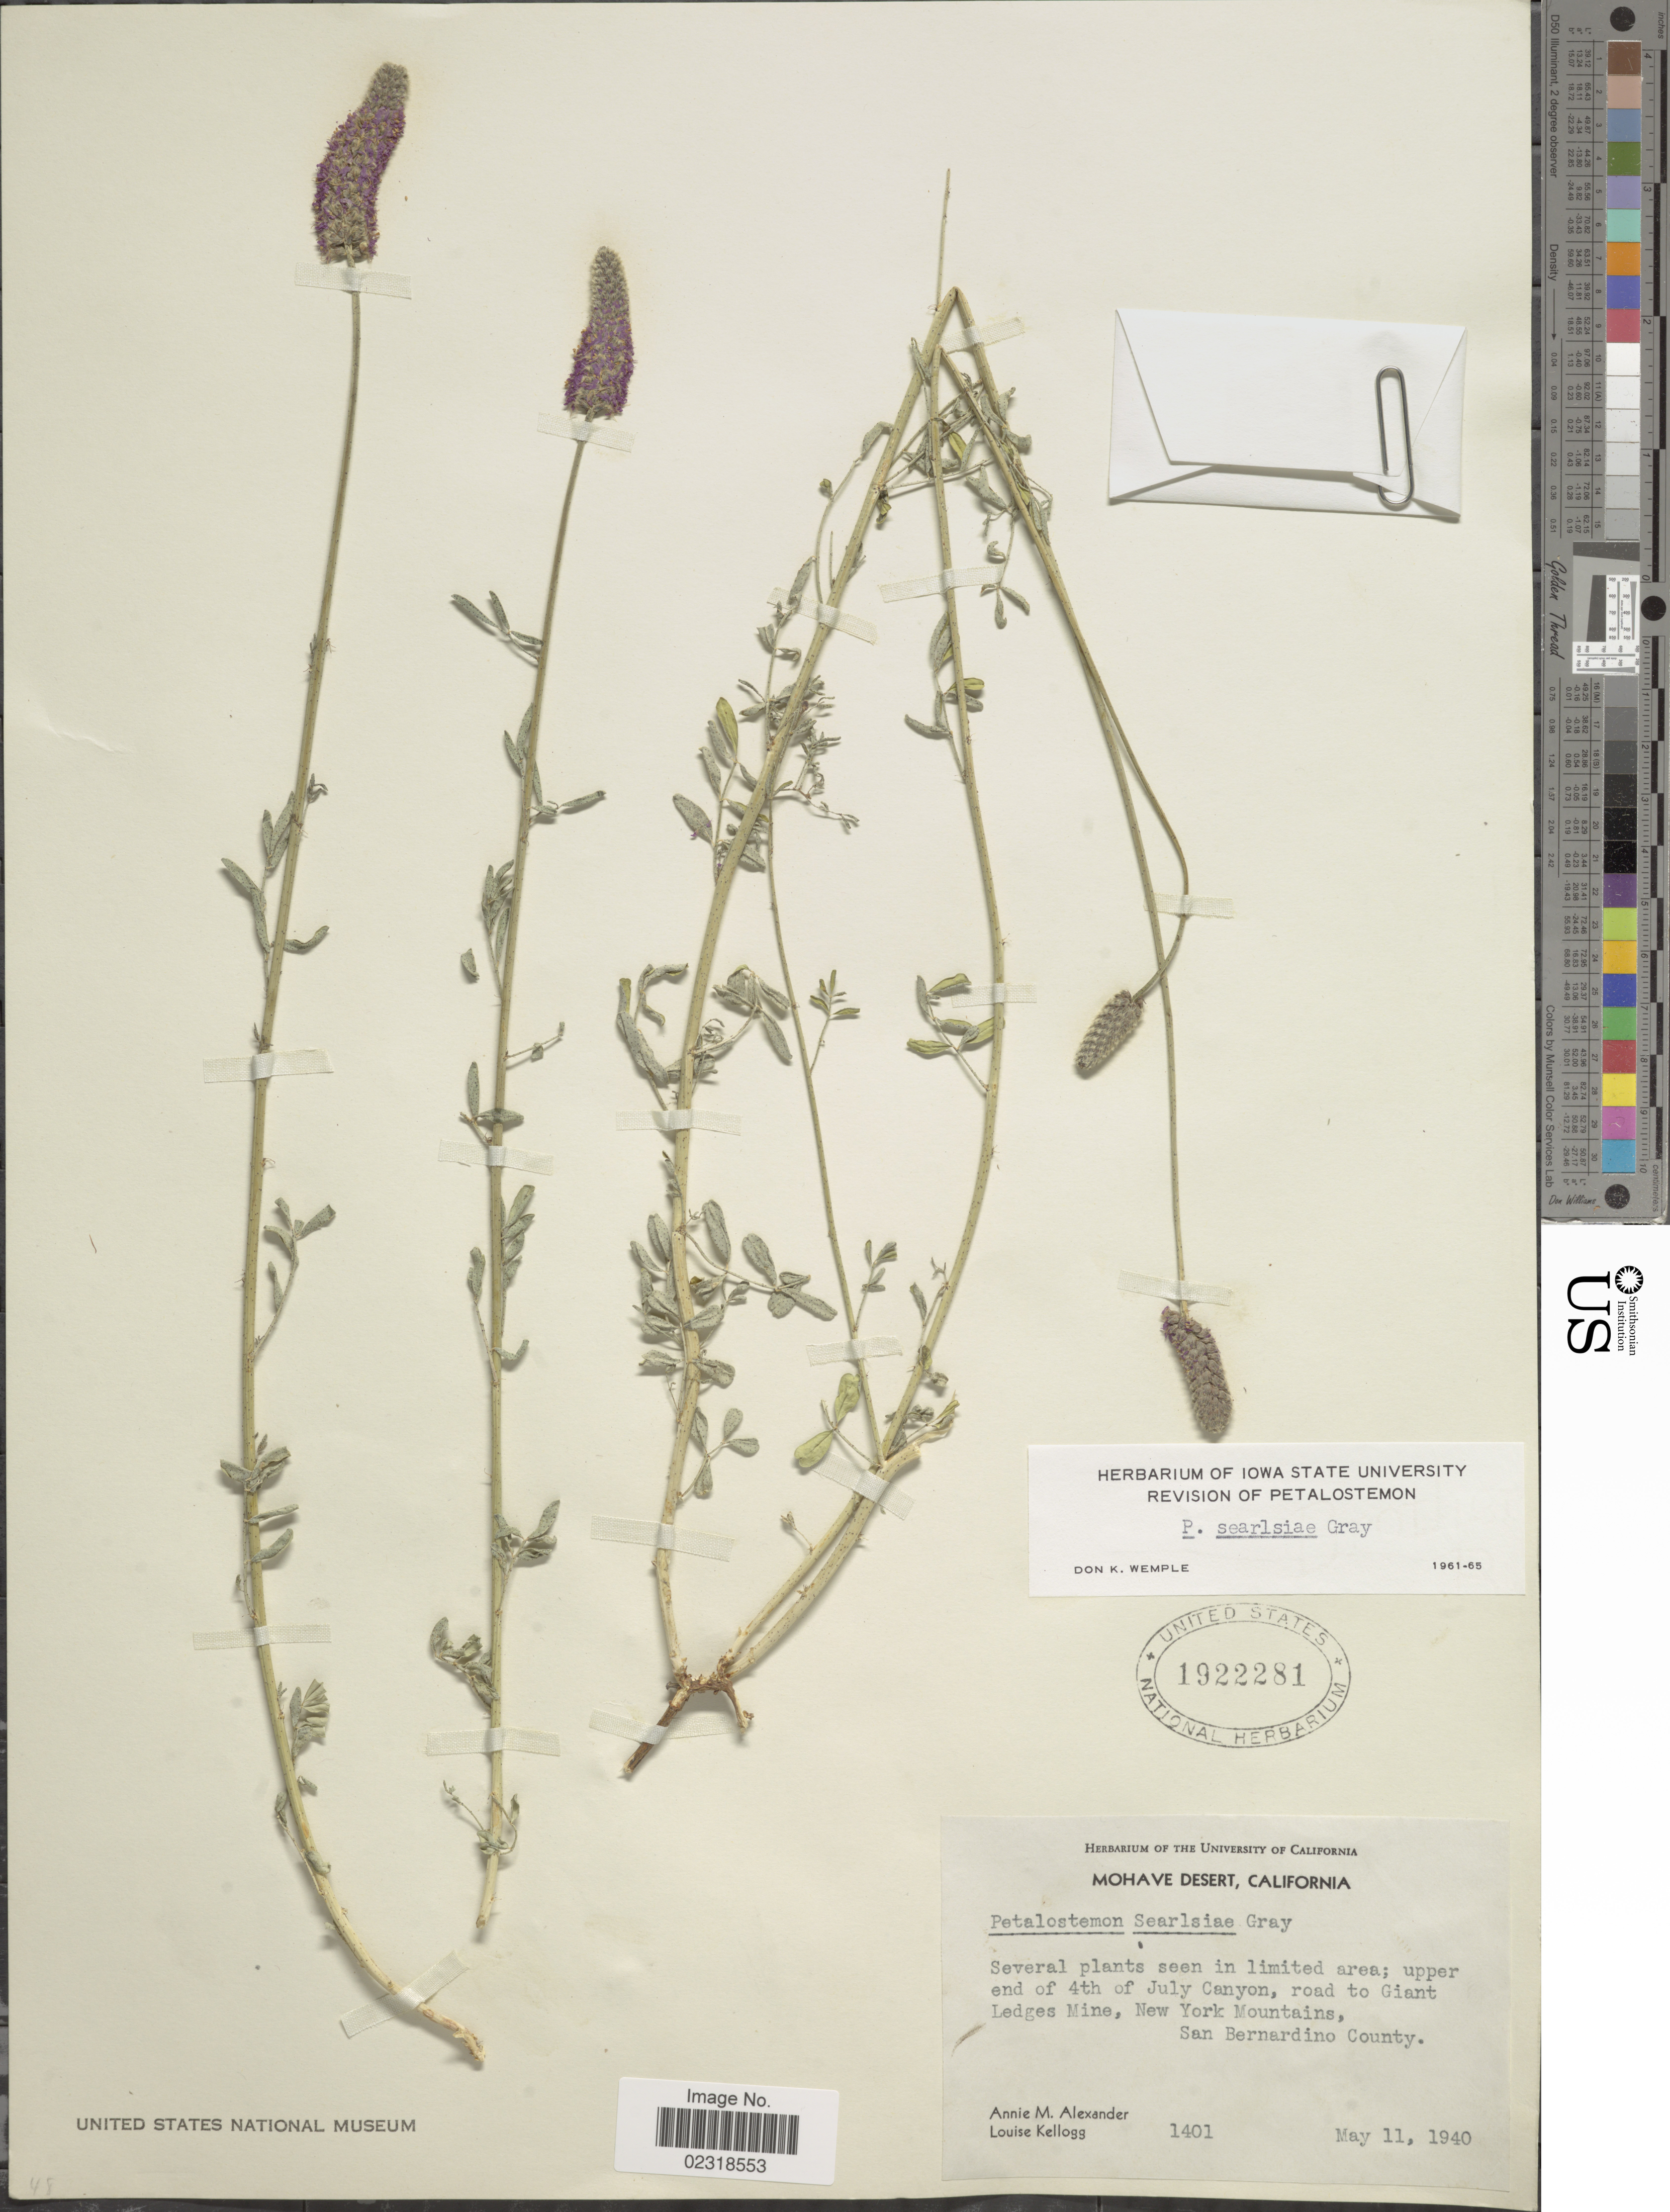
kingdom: Plantae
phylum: Tracheophyta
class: Magnoliopsida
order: Fabales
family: Fabaceae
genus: Dalea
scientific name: Dalea searlsiae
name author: (A. Gray) Barneby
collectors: A. M. Alexander & L. Kellogg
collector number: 1401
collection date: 1940-05-11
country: United States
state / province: California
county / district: San Bernardino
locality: Mohave Desert, California, upper end of 4th of July Canyon, road to Giant Ledges Mine, New York Mountains, San Bernardino County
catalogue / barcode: US 1922281